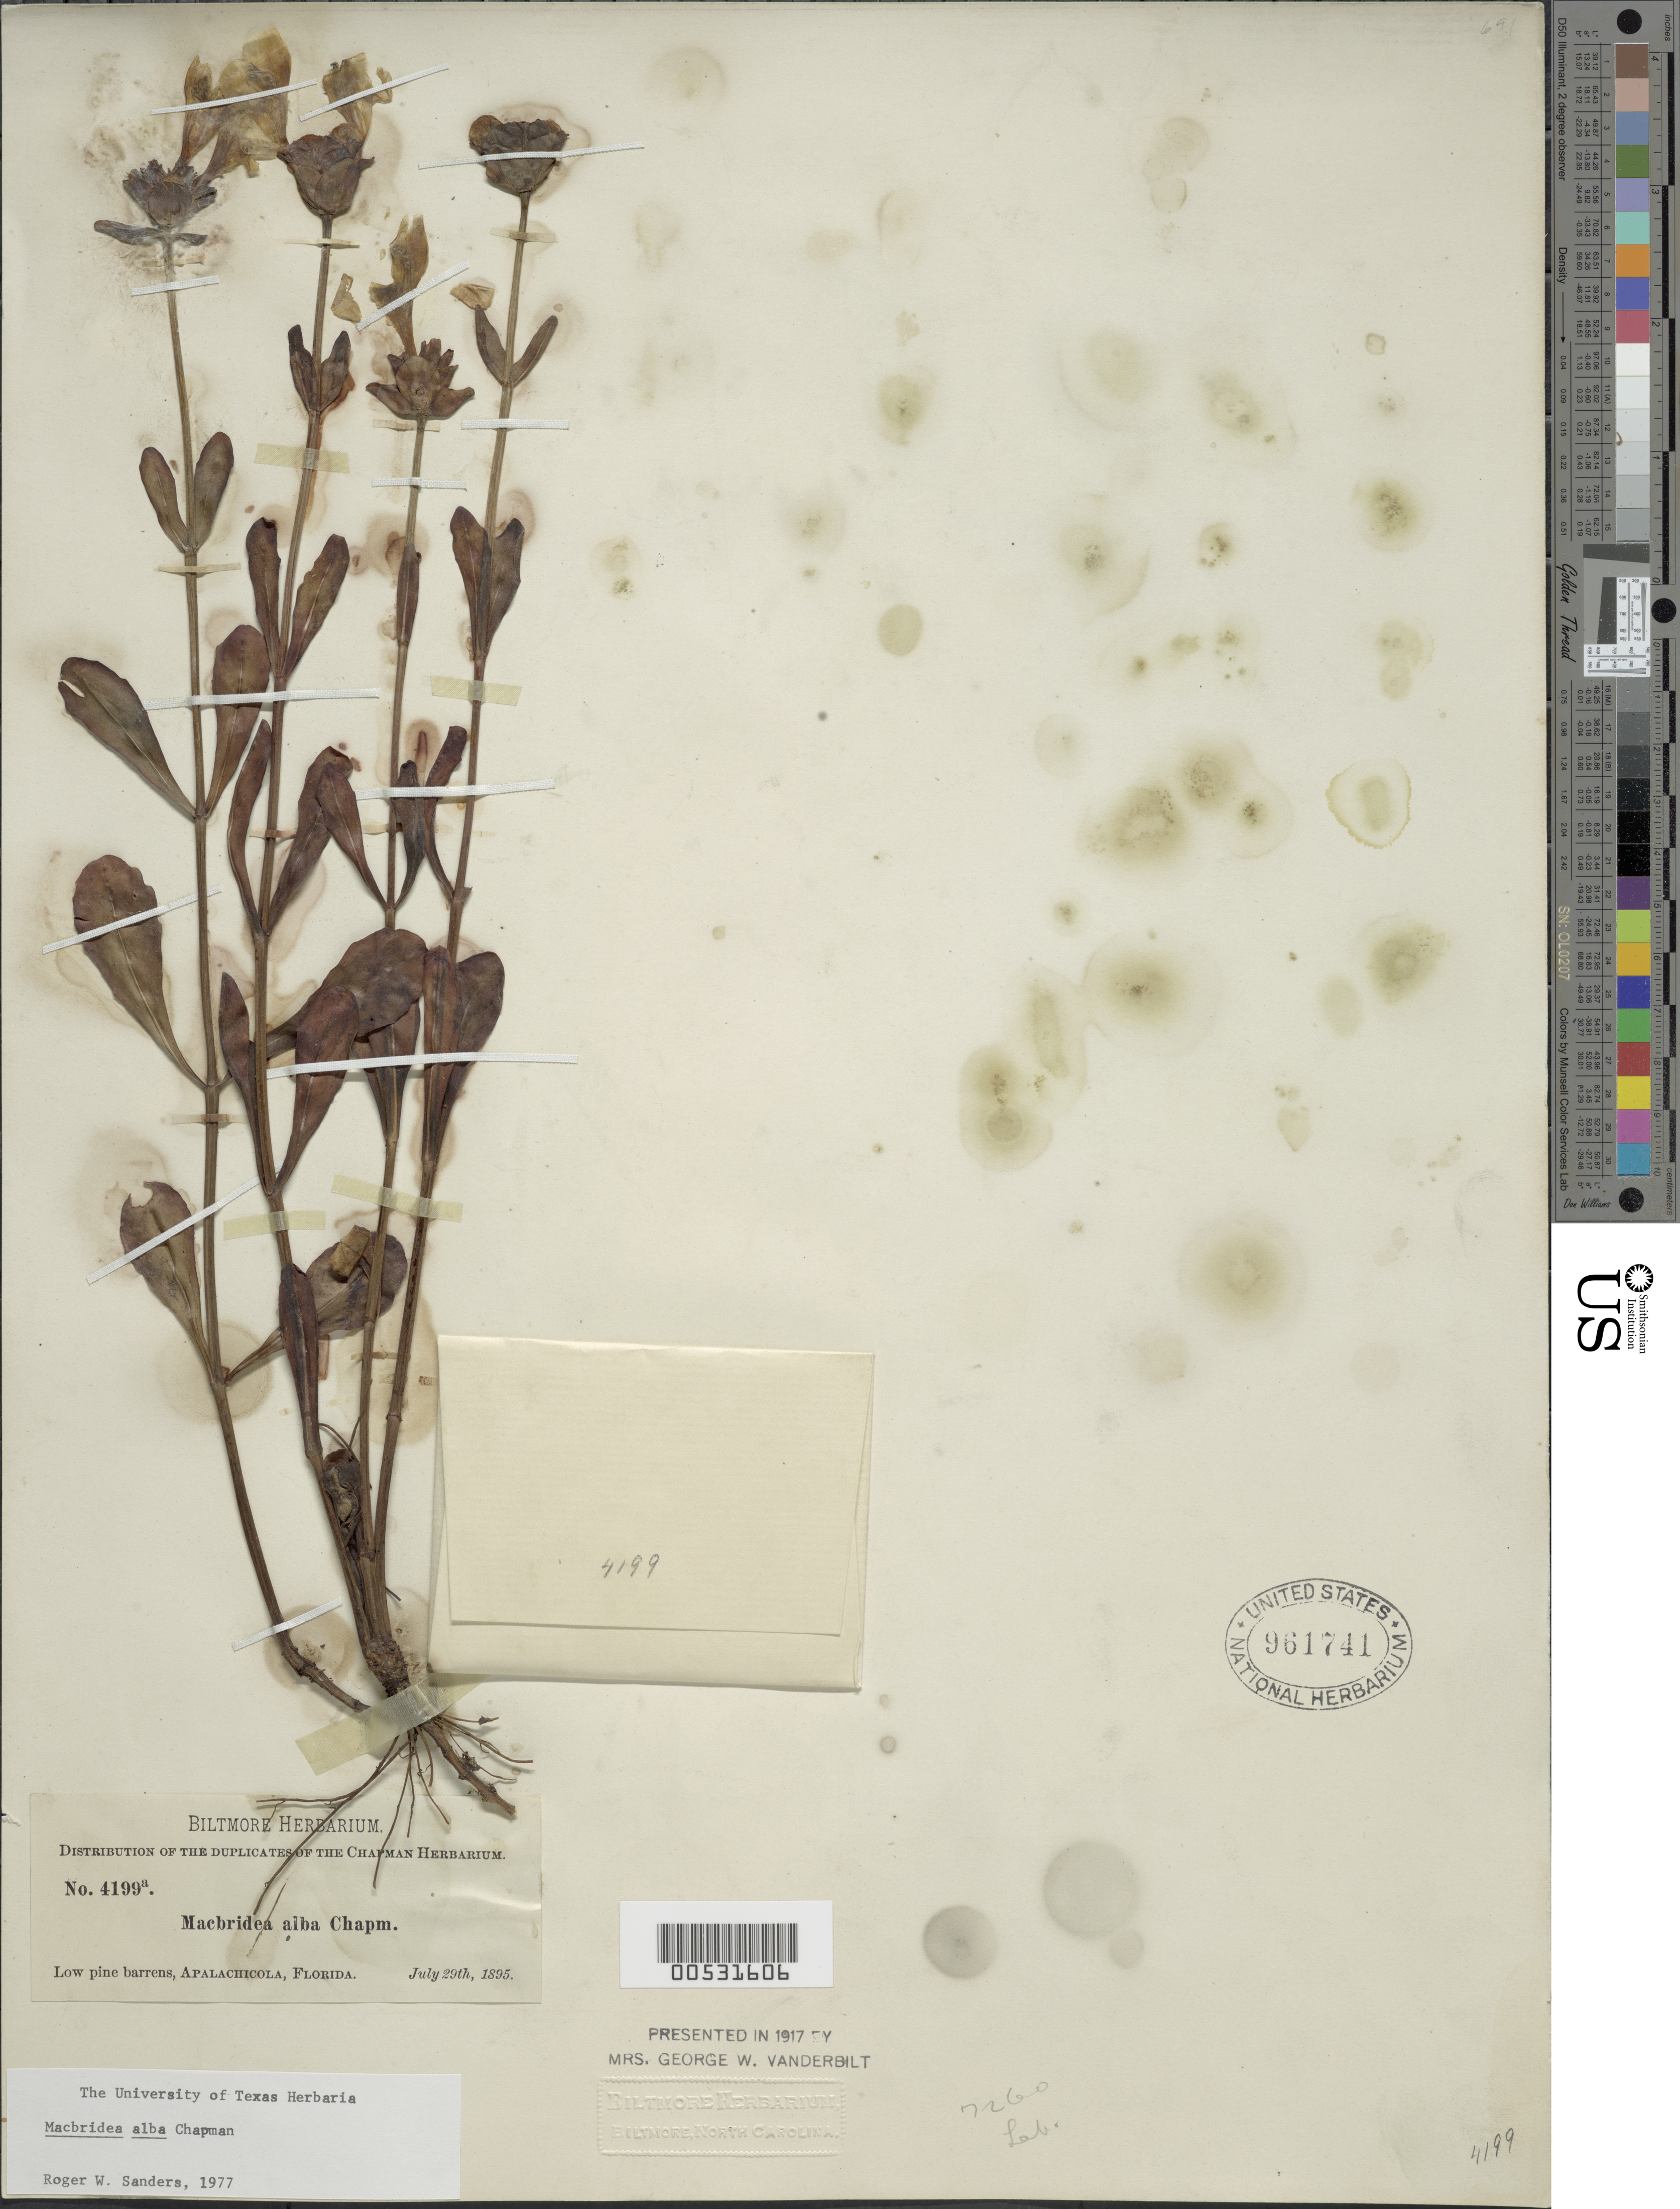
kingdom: Plantae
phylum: Tracheophyta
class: Magnoliopsida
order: Lamiales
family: Lamiaceae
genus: Macbridea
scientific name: Macbridea alba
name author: Chapm.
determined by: Sanders, R. W.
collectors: ex herb. Chapman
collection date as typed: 29 Jul 1895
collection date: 1895-07-29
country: United States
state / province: Florida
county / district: Gulf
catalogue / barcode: US 961741